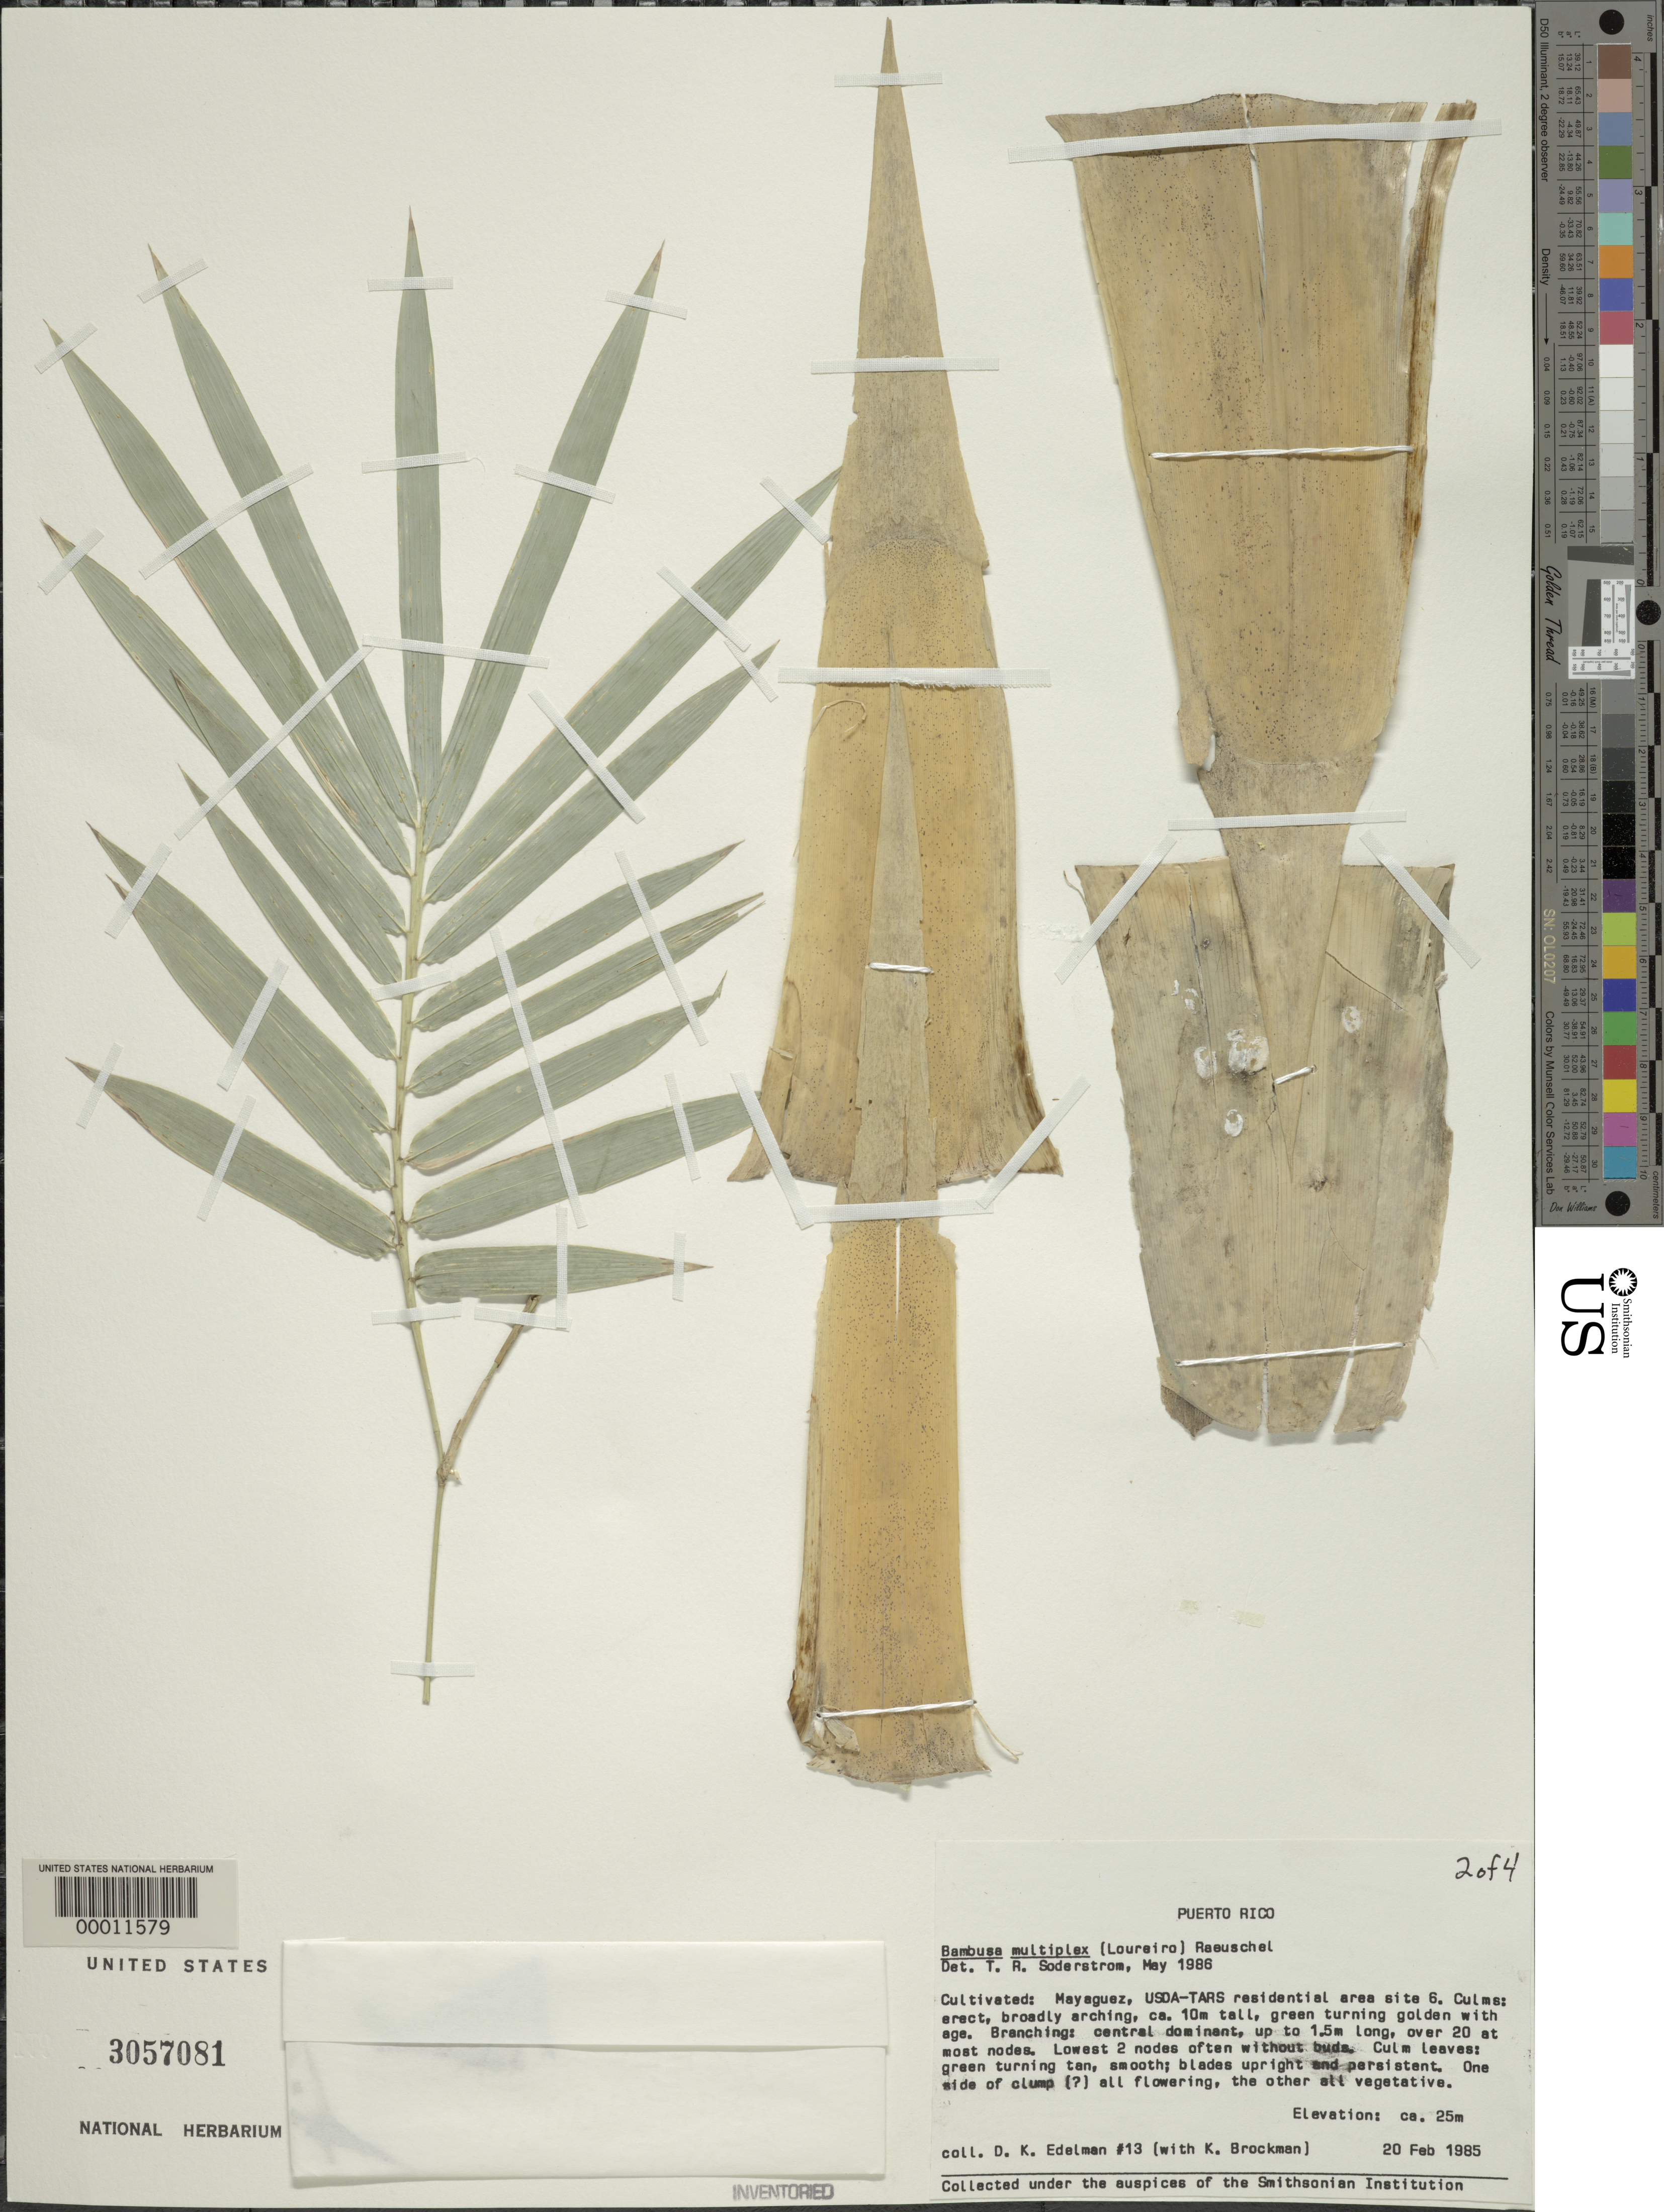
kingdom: Plantae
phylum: Tracheophyta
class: Liliopsida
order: Poales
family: Poaceae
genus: Bambusa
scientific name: Bambusa multiplex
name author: (Lour.) Raeusch. ex Schult. & Schult. f.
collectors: D. Edelman & K. Brockman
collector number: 13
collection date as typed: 20 Feb 1985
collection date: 1985-02-20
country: Puerto Rico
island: Greater Antilles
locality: Mayaguez, usda-tars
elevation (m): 25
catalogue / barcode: US 3057081